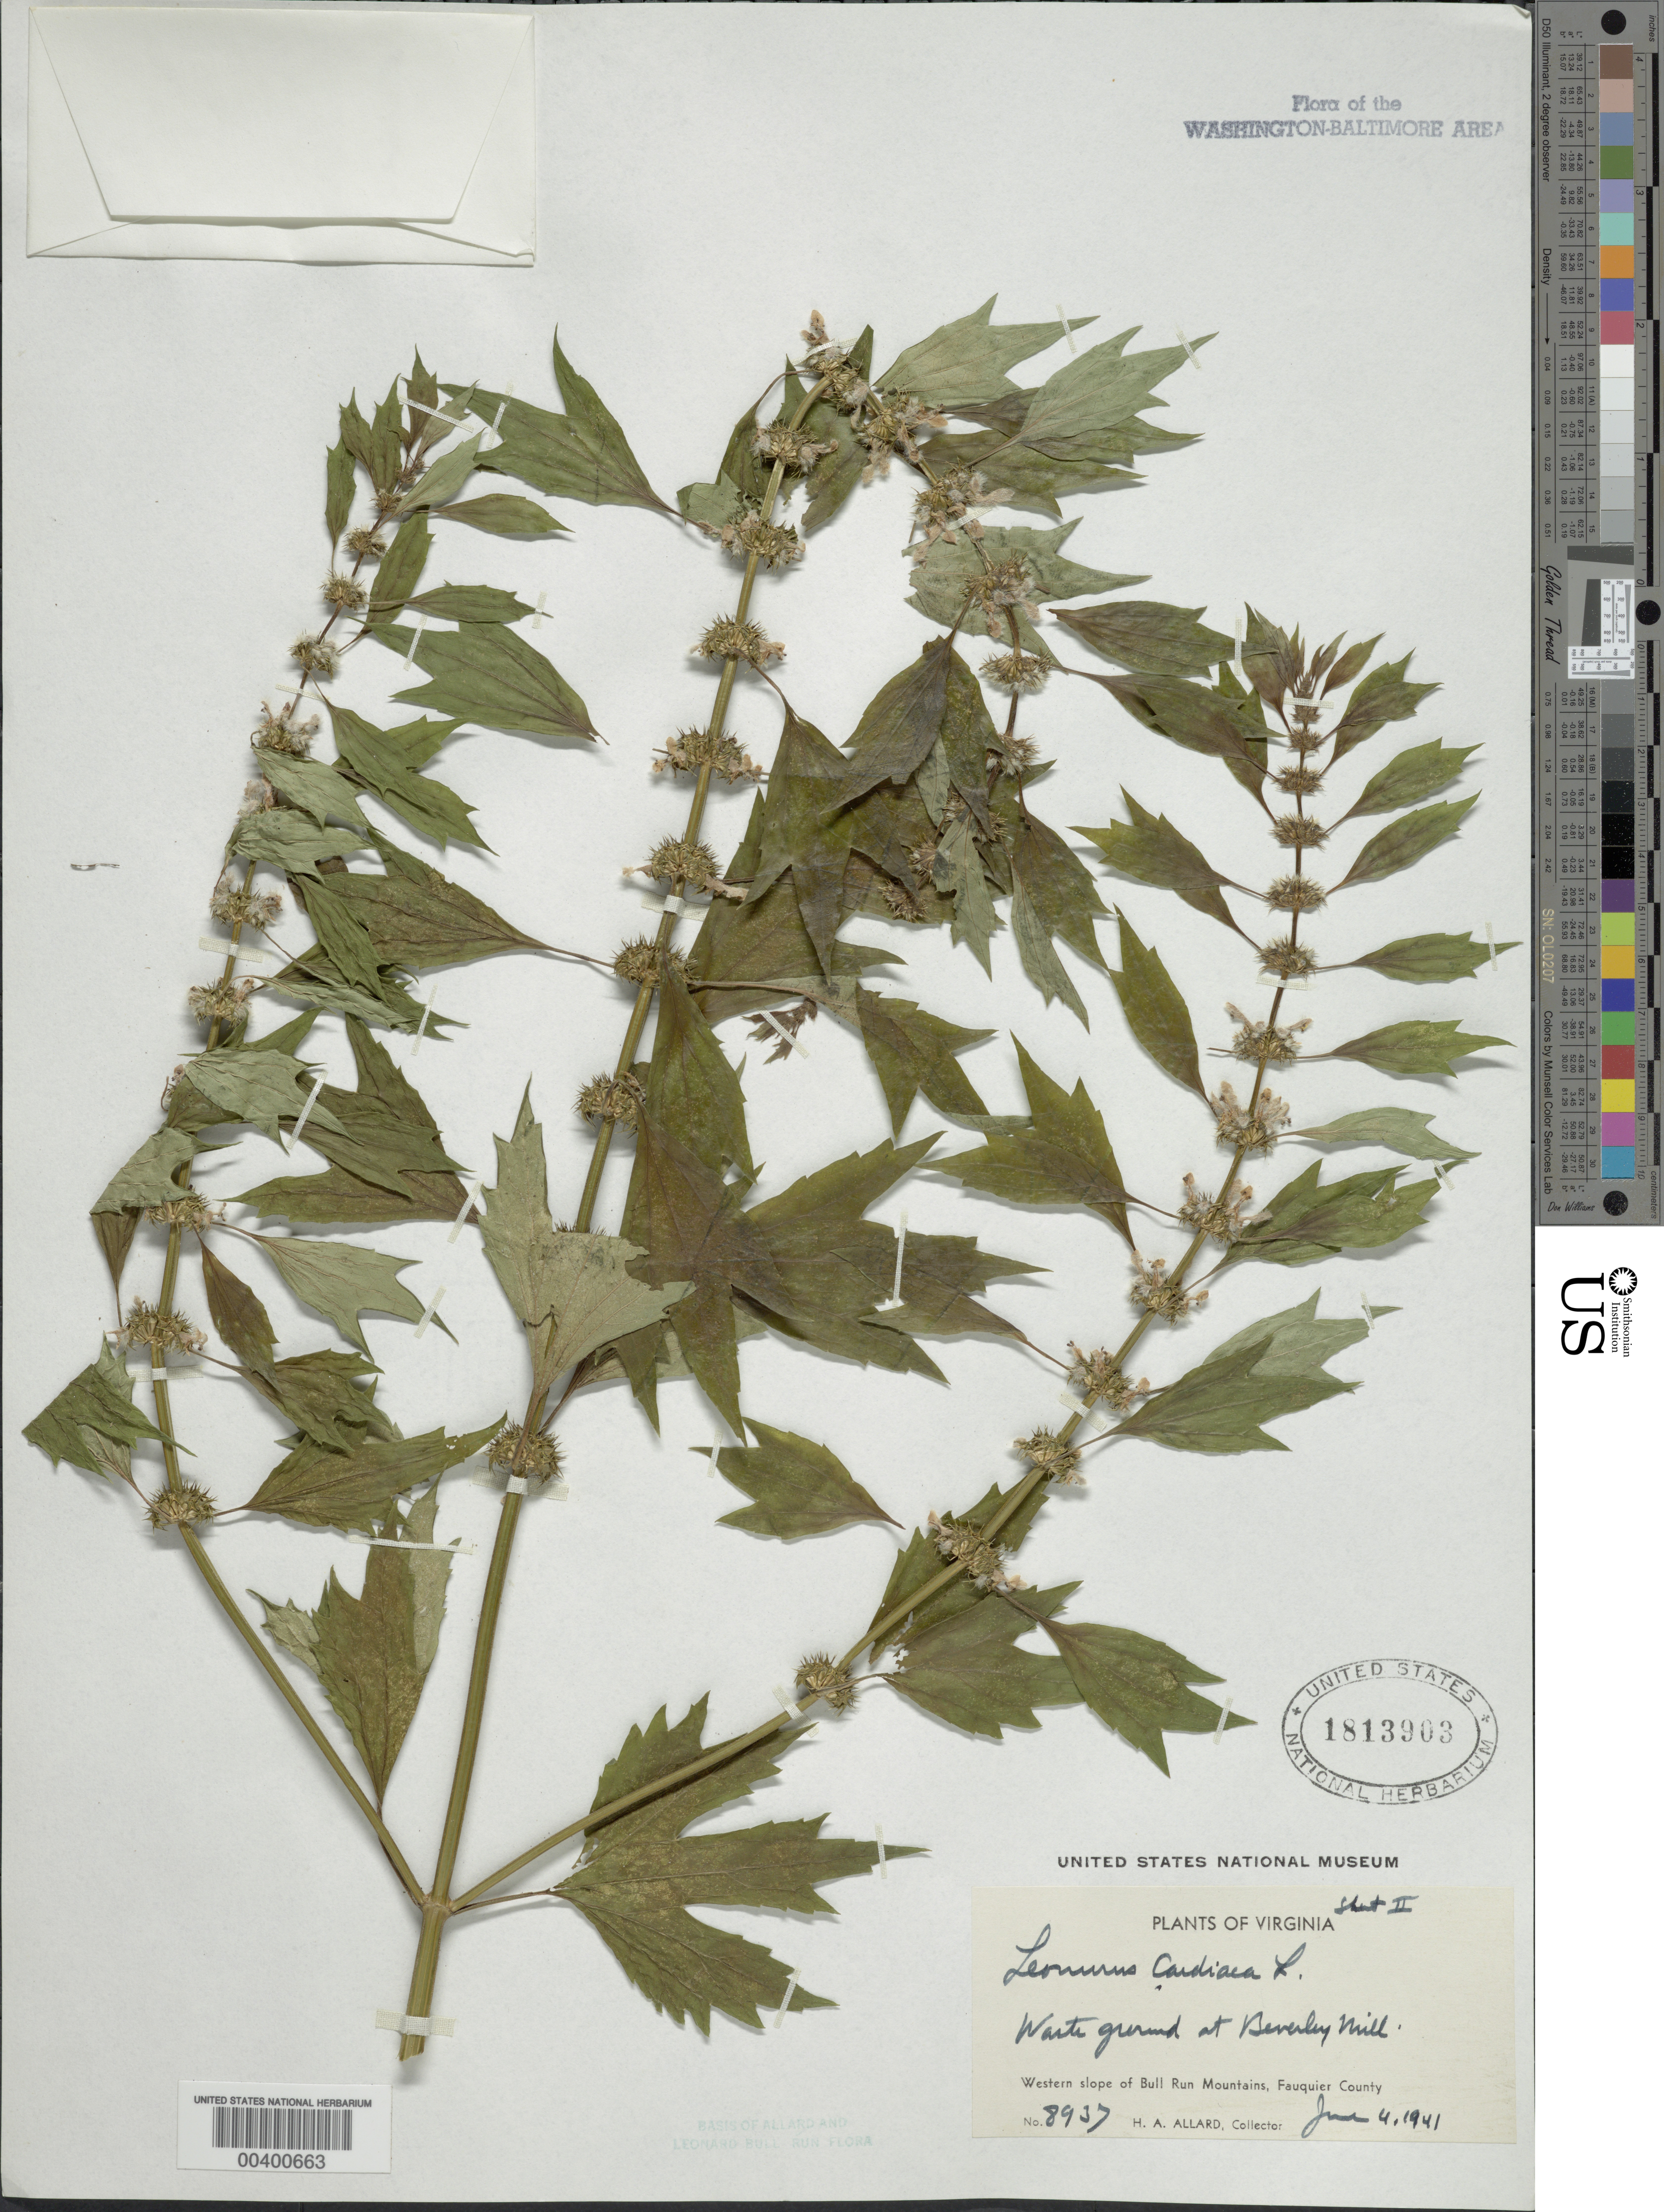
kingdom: Plantae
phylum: Tracheophyta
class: Magnoliopsida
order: Lamiales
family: Lamiaceae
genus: Leonurus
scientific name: Leonurus cardiaca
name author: L.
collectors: H. A. Allard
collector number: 8937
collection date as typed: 04 Jun 1941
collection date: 1941-06-04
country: United States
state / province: Virginia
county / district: Fauquier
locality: Beverley Mill, western slope of Bull Run Mts.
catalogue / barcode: US 1813903